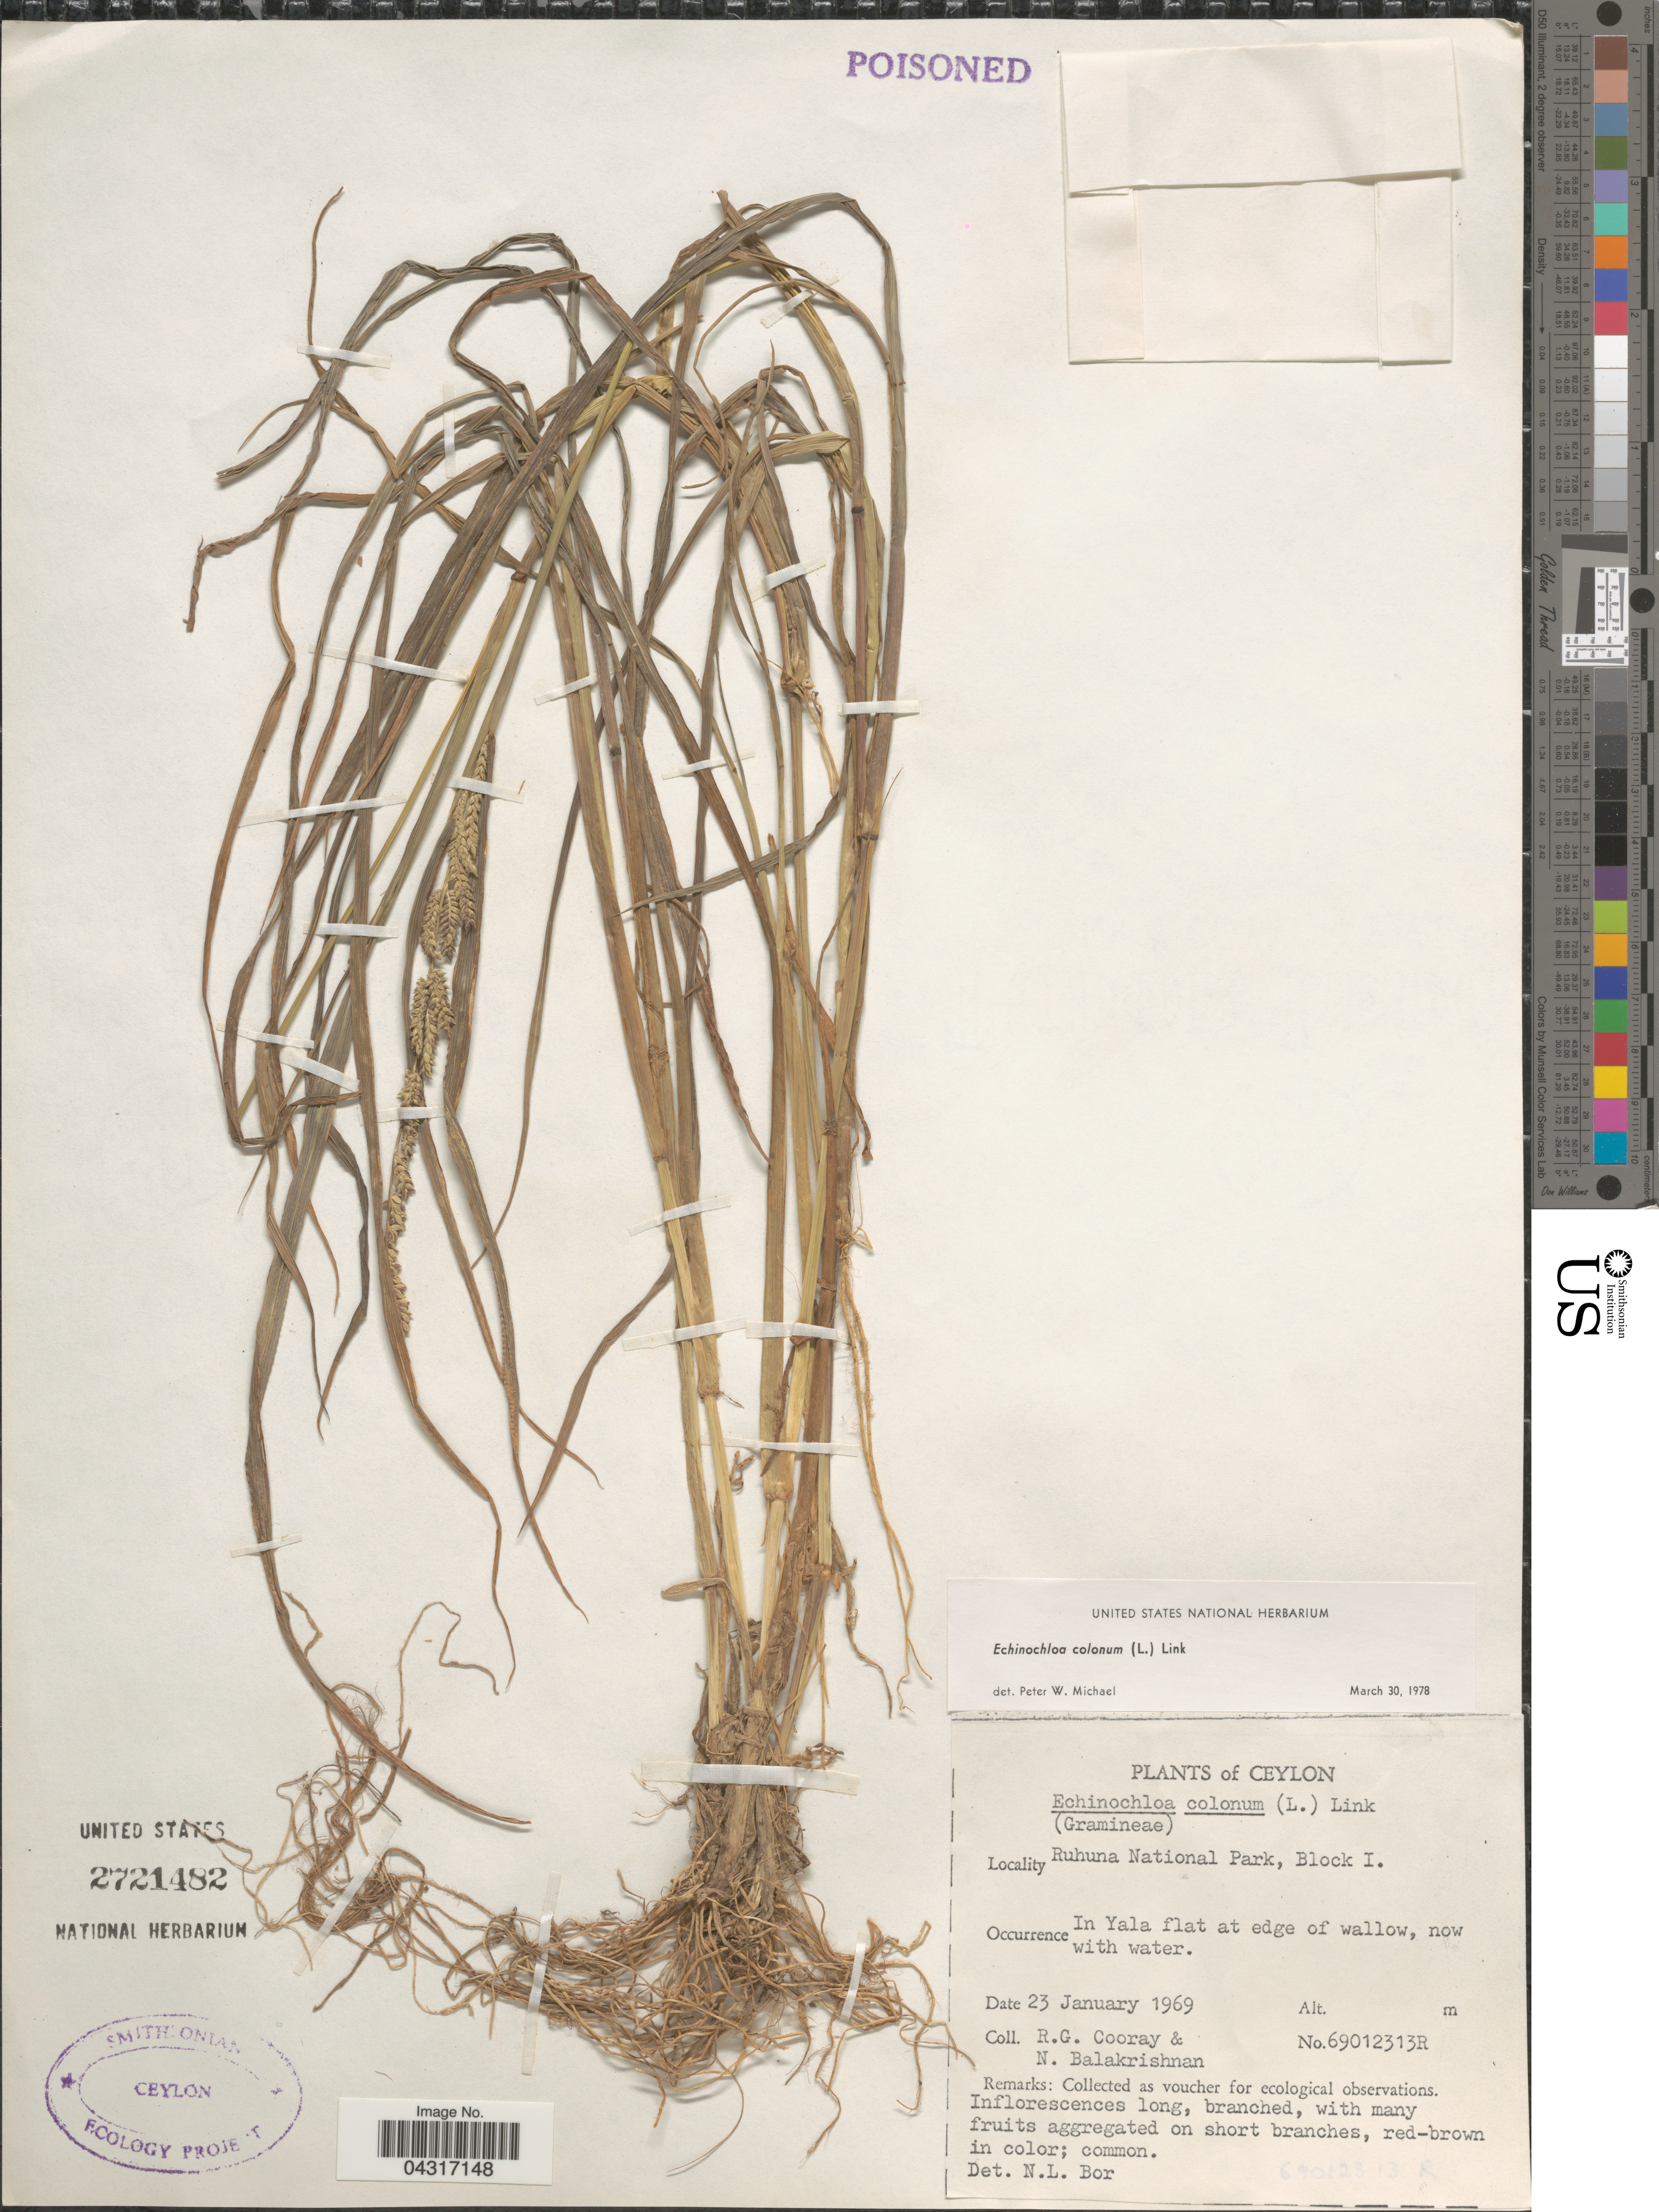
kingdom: Plantae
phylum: Tracheophyta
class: Liliopsida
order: Poales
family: Poaceae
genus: Echinochloa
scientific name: Echinochloa colona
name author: (L.) Link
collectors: R. Cooray & N. Balakrishnan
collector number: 69012313R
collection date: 1969-01-23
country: Sri Lanka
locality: Ceylon. Ruhuna National Park, Block I. In Yala flat at edge of wallow.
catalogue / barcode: US 2721482